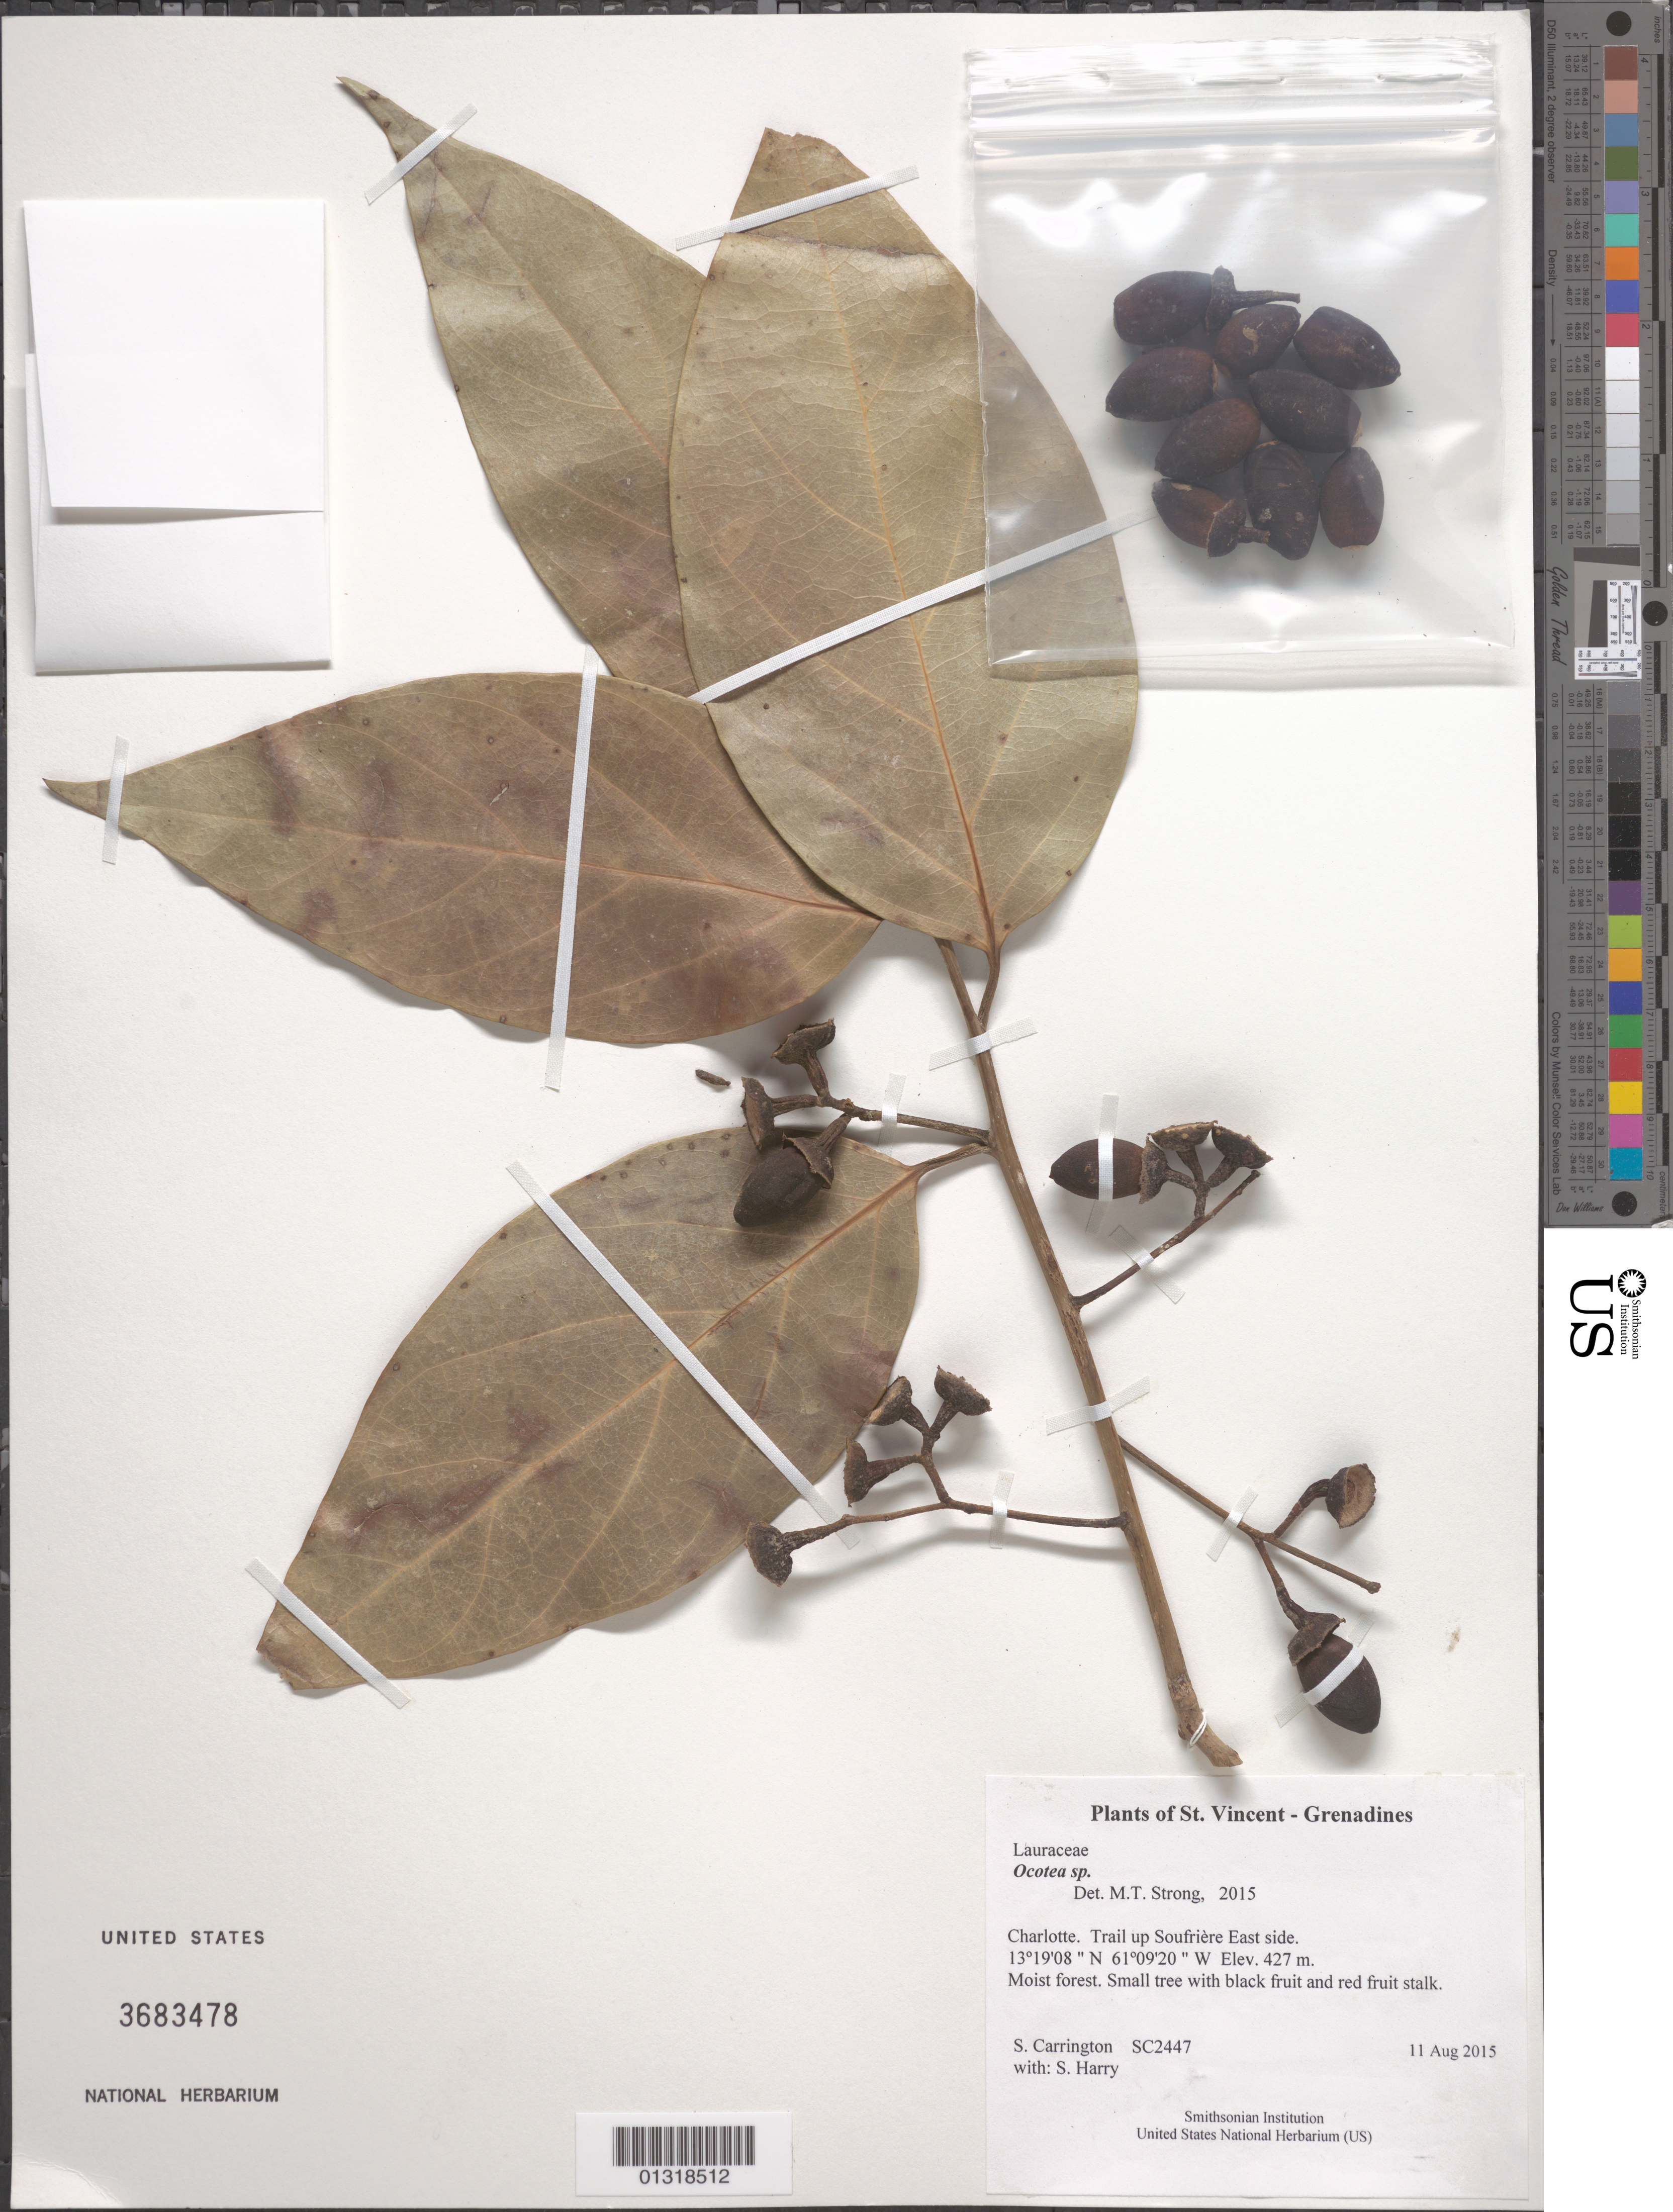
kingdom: Plantae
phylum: Tracheophyta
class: Magnoliopsida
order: Laurales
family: Lauraceae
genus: Ocotea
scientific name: Ocotea sp.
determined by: Strong, M. T., (US), Smithsonian Institution - National Museum of Natural History (UNITED STATES)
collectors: C. M. S. Carrington & S. Harry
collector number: SC2447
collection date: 2015-08-11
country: St. Vincent - Grenadines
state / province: Charlotte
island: St Vincent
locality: Trail up Soufrière East side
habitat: Moist forest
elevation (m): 427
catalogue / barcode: US 3683478